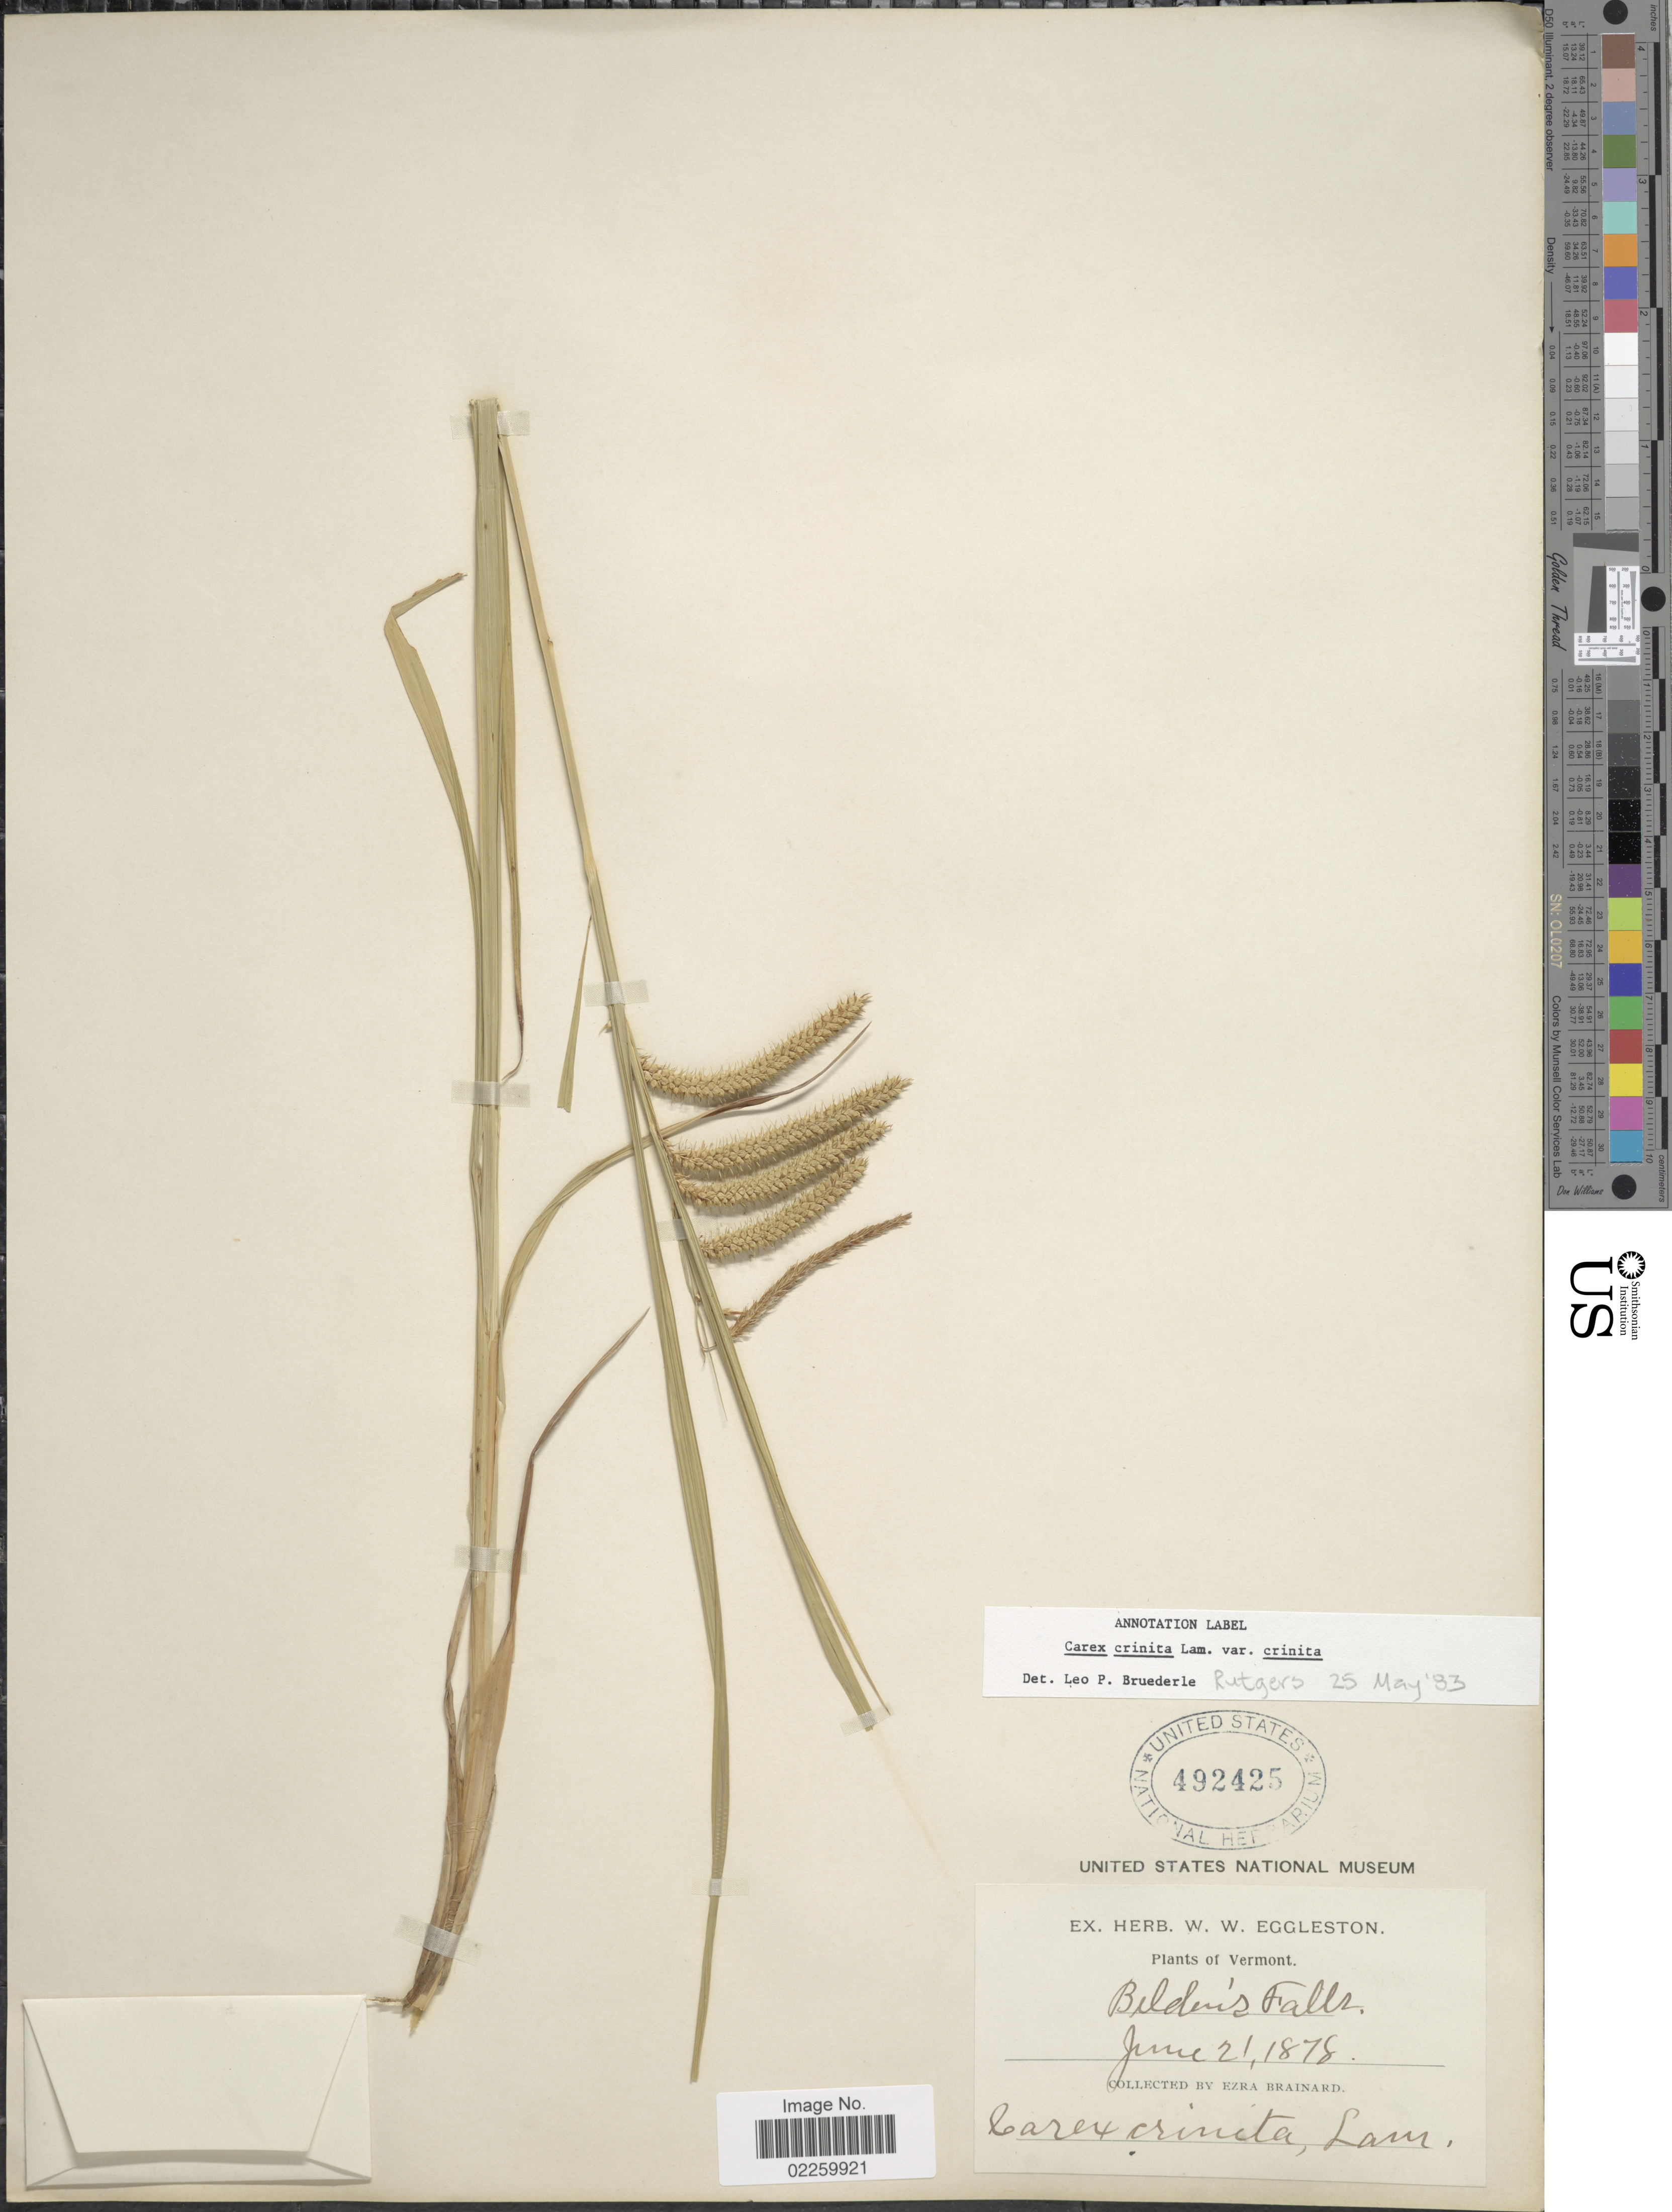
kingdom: Plantae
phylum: Tracheophyta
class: Liliopsida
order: Poales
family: Cyperaceae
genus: Carex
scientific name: Carex crinita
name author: Lam.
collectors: E. Brainard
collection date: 1878-06-21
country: United States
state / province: Vermont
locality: Bilden's Falls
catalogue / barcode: US 492425